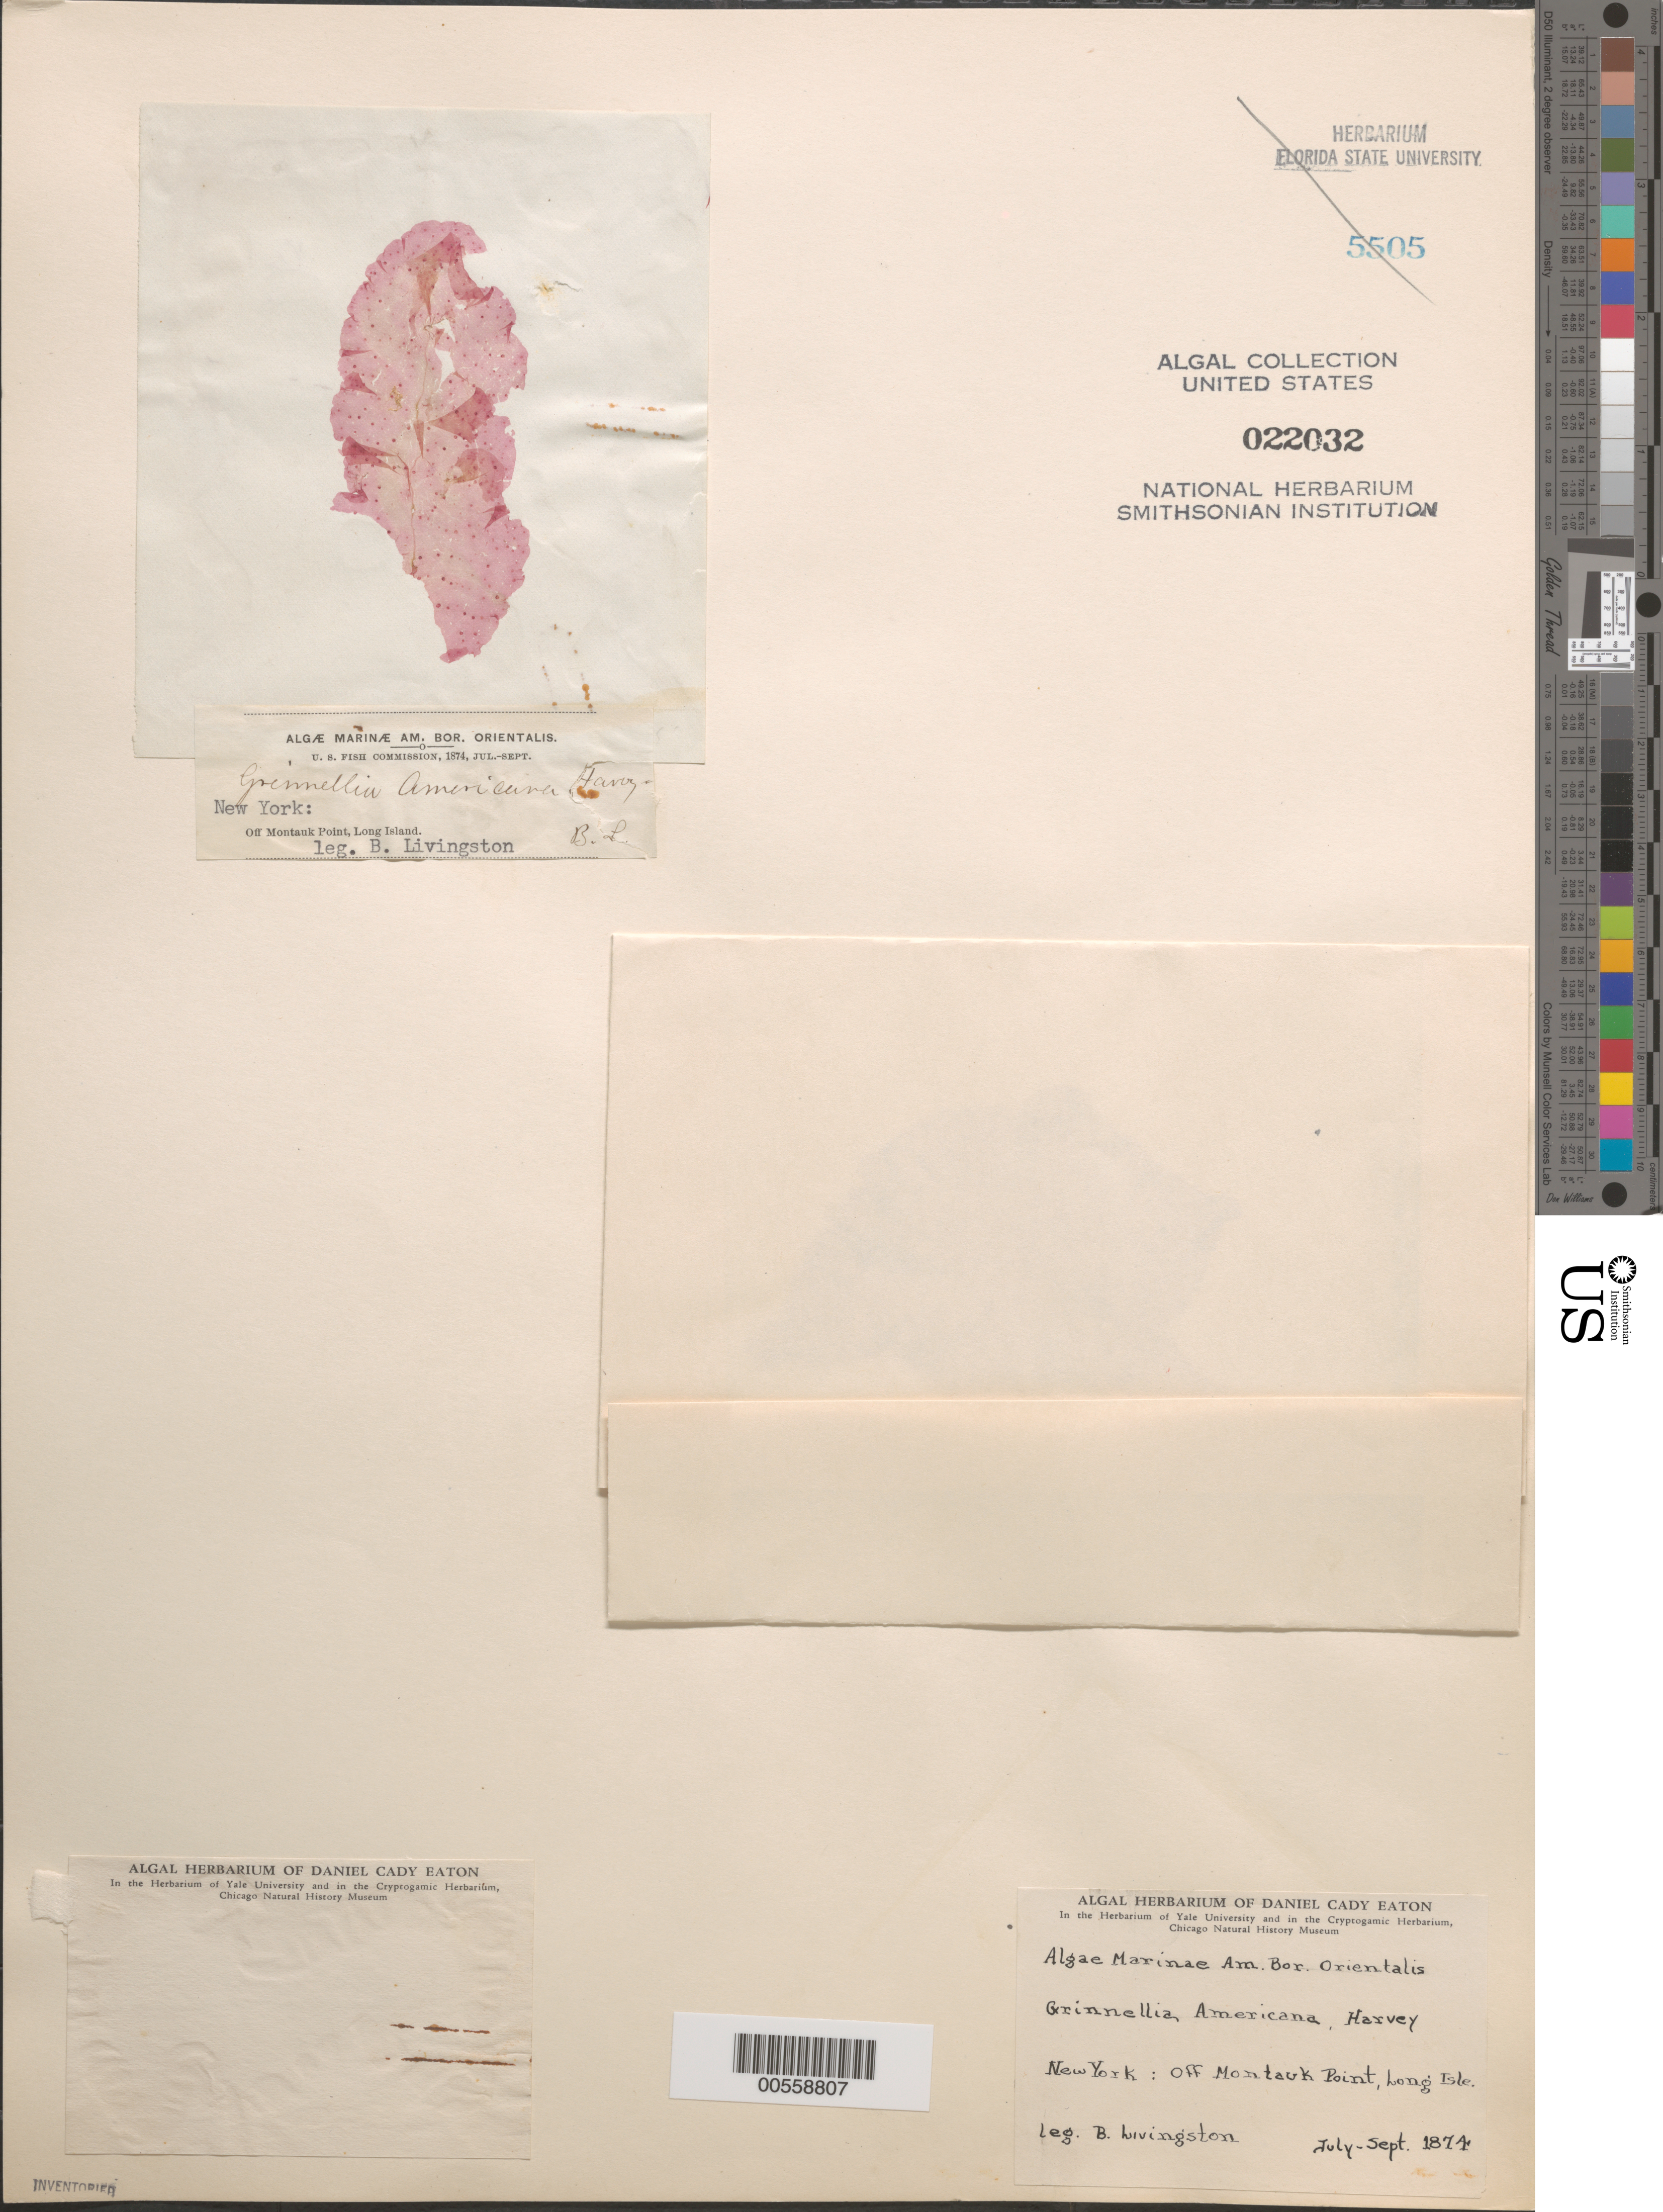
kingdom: Plantae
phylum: Rhodophyta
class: Florideophyceae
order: Ceramiales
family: Delesseriaceae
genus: Grinnellia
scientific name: Grinnellia americana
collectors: B. Livingston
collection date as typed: Jul 1874 TO -- Sep 1874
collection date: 1874-07/1874-09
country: United States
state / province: New York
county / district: Suffolk County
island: Long Island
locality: Off Montauk Point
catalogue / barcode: US 22032